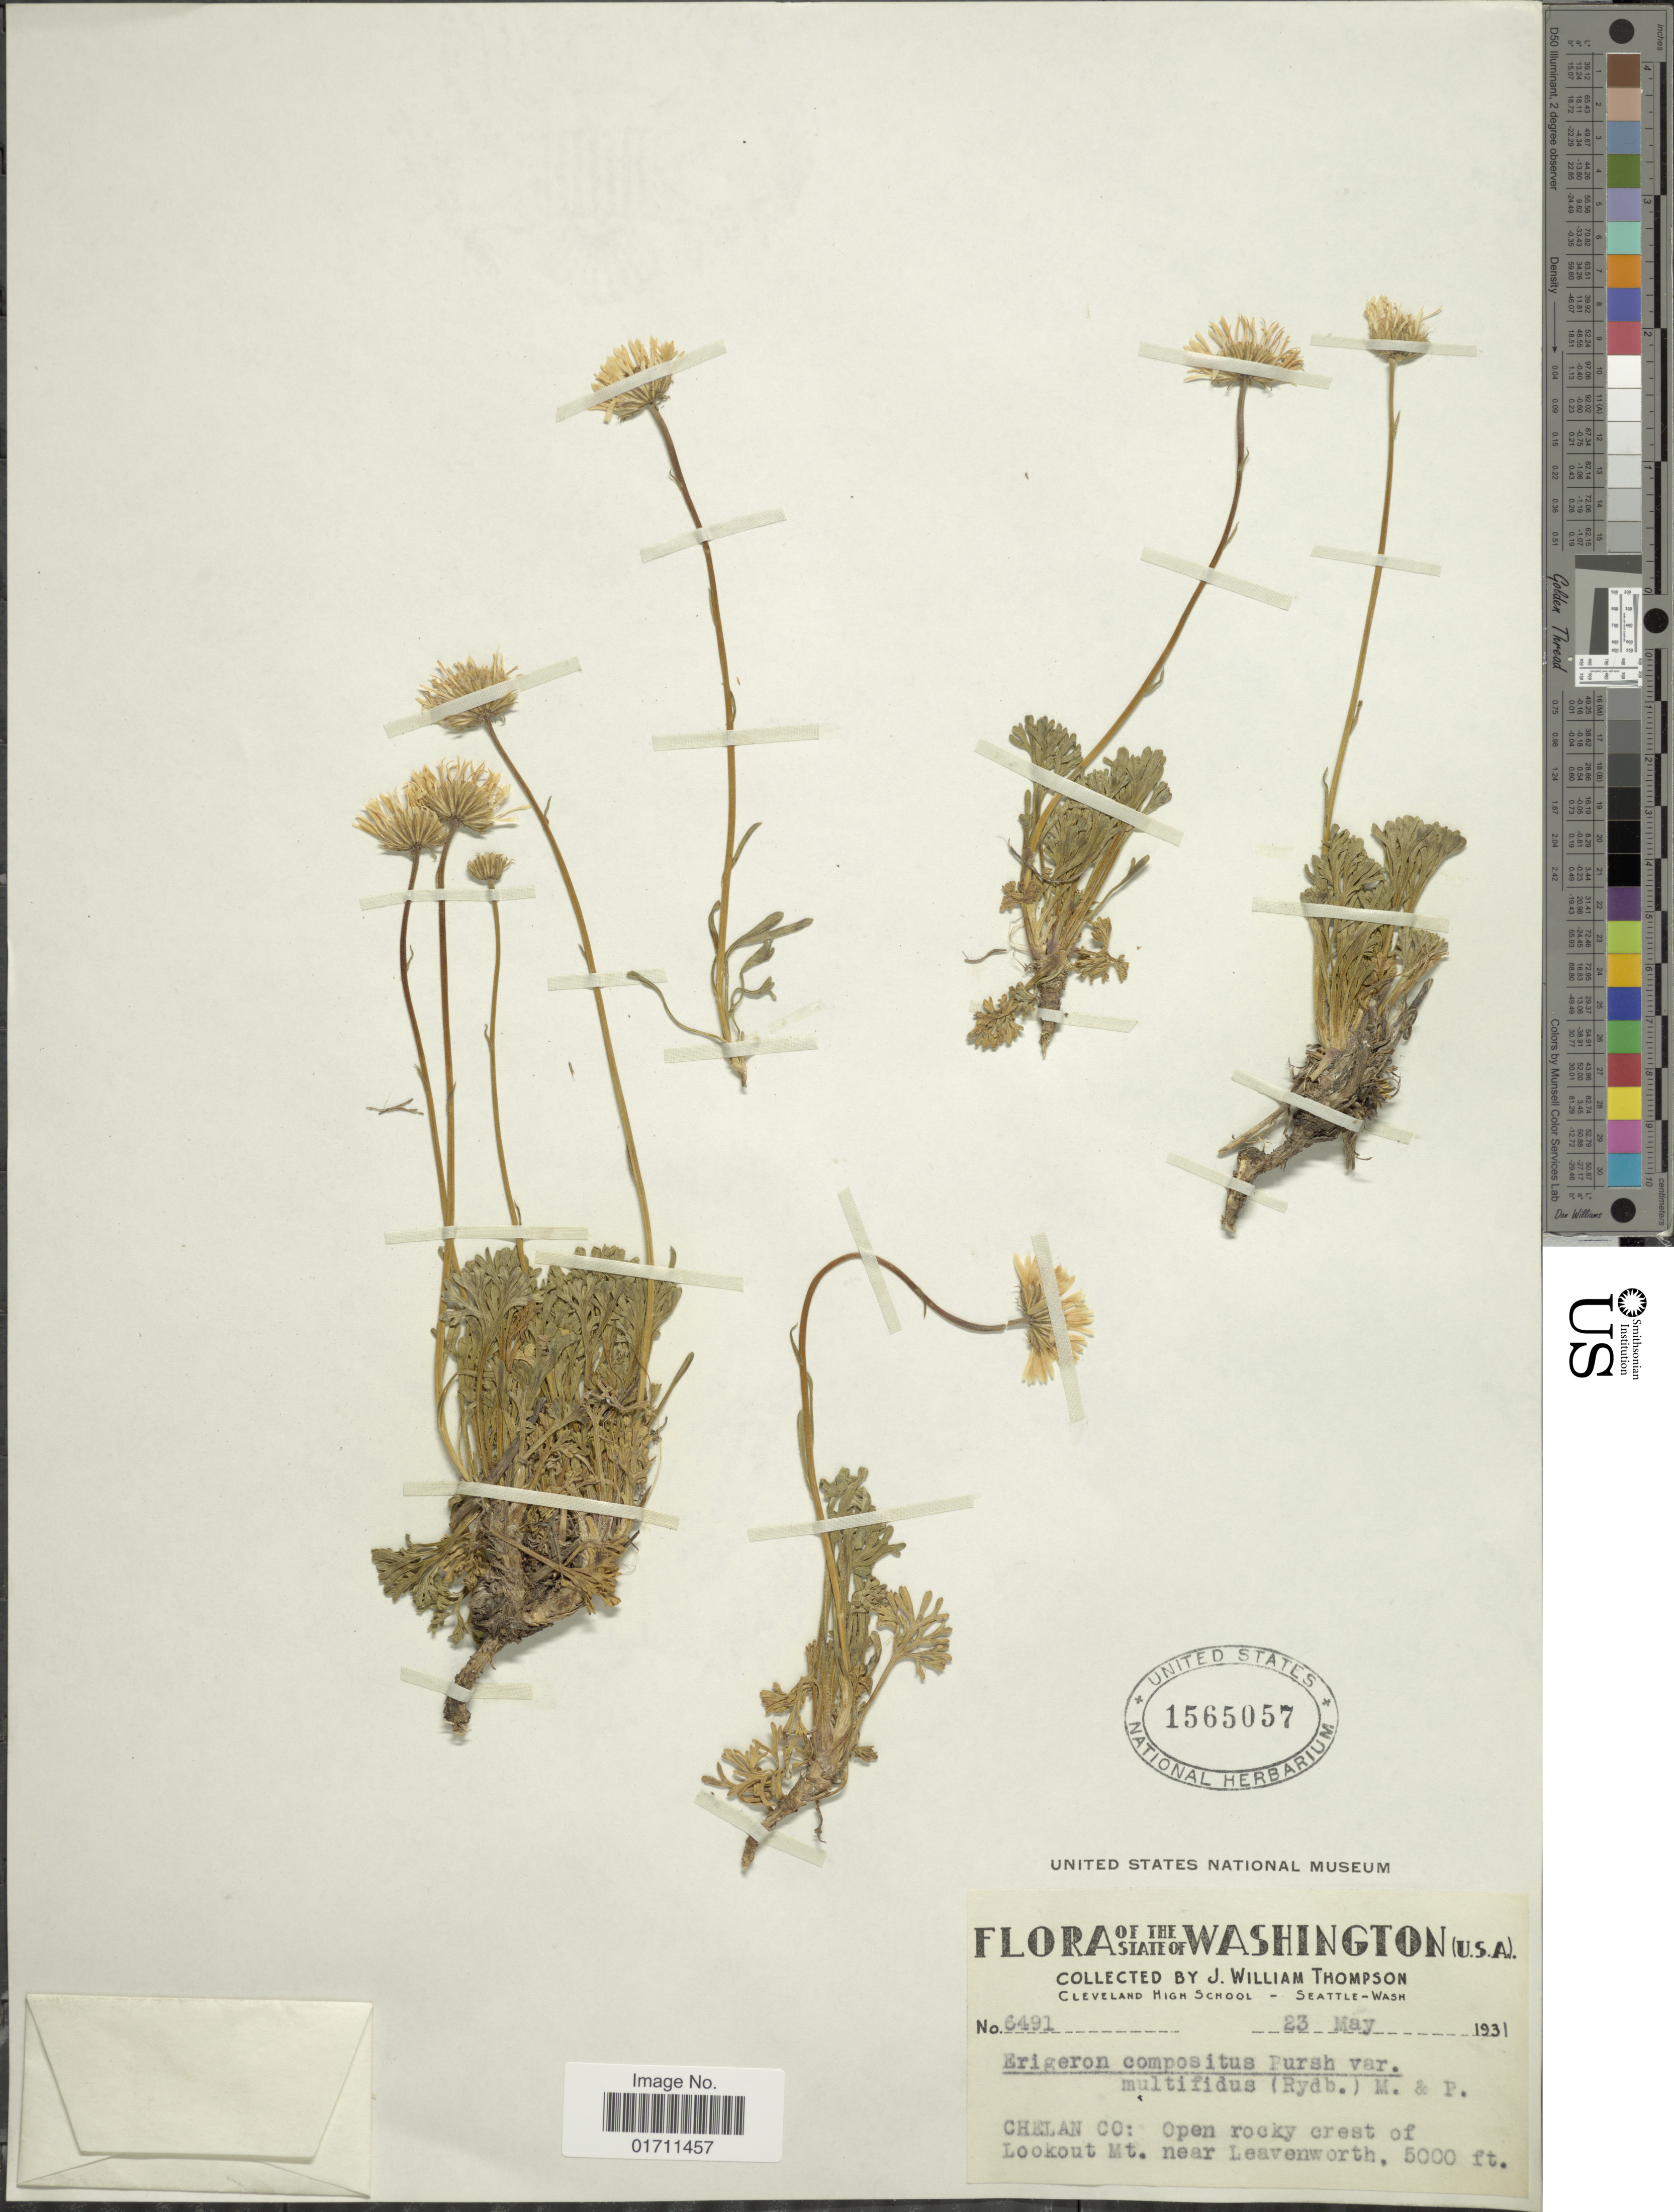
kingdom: Plantae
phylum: Tracheophyta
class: Magnoliopsida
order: Asterales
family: Asteraceae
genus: Erigeron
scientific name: Erigeron compositus var. multifidus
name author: (Rydb.) J.F. Macbr. & Payson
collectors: J. W. Thompson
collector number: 6491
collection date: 1931-05-23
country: United States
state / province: Washington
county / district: Chelan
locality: Chelan Co: Open rocky crest of Lookout Mt near Leavenworth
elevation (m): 1524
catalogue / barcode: US 1565057